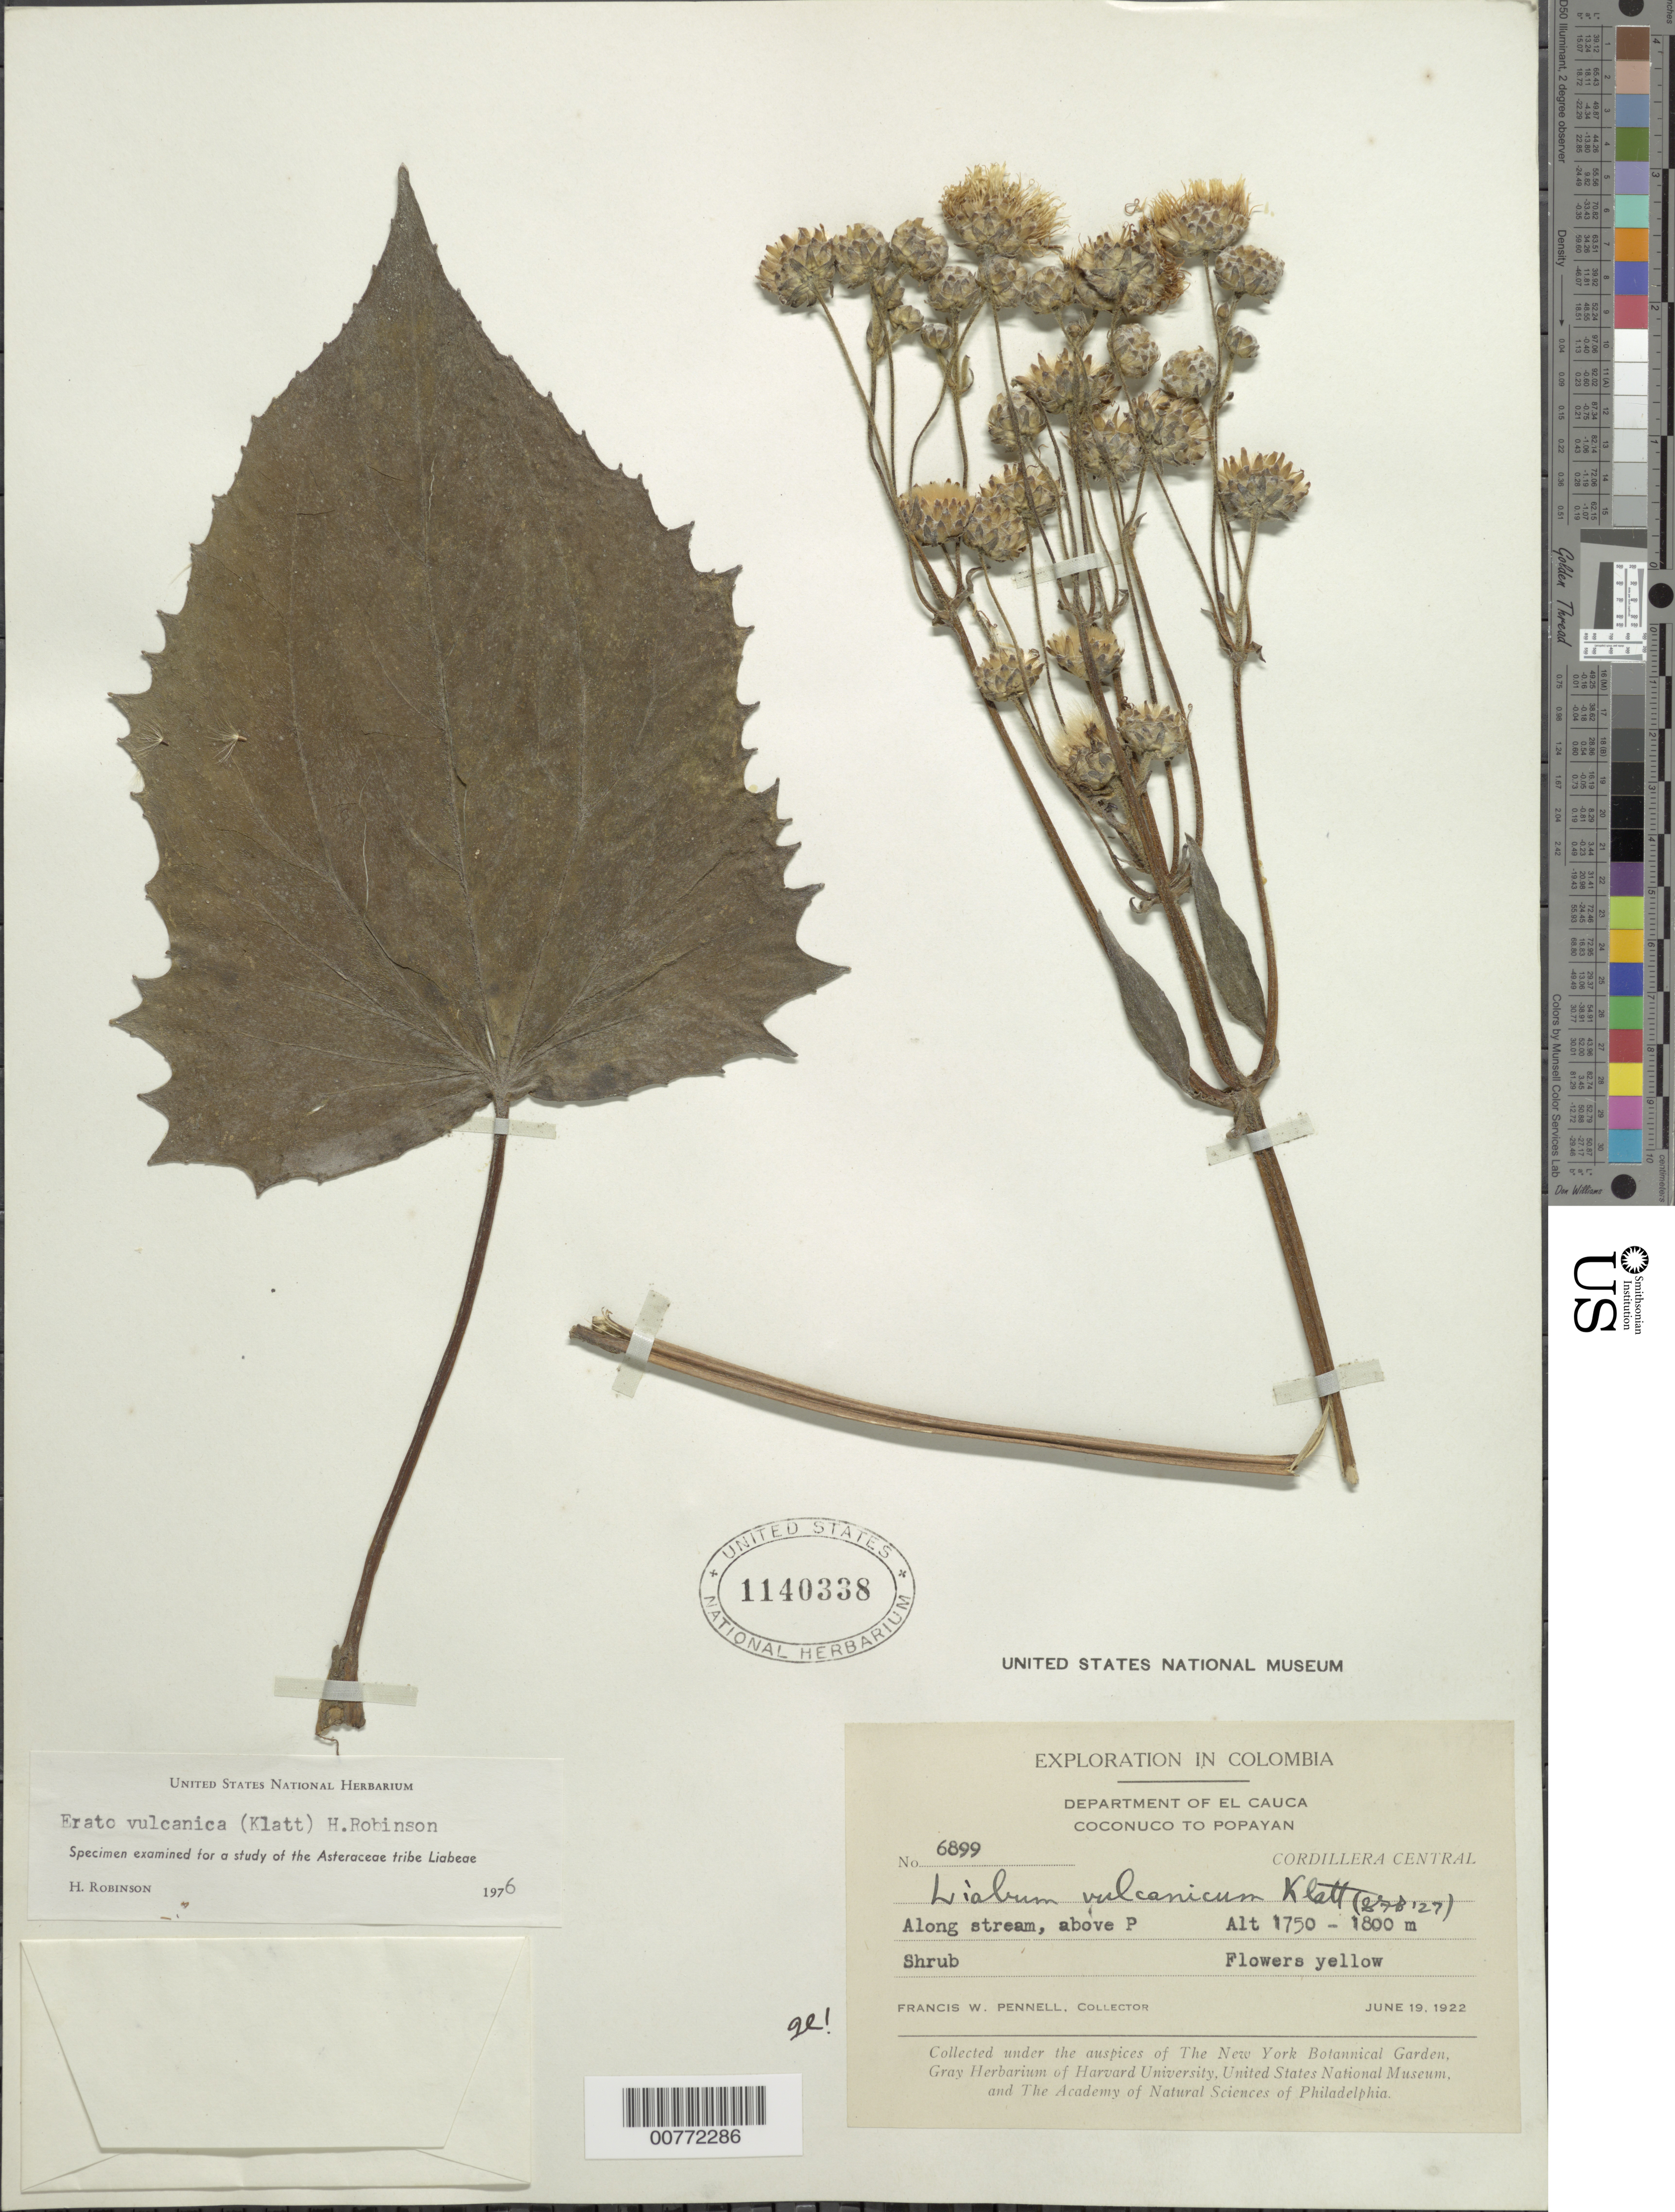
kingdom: Plantae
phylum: Tracheophyta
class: Magnoliopsida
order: Asterales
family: Asteraceae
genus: Erato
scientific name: Erato vulcanica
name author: (Klatt) H. Rob.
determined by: Robinson, Harold E., (US)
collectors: F. W. Pennell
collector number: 6899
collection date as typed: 19 June 1922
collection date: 1922-06-19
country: Colombia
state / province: Cauca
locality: Cordillera Central, Coconuco To Popayan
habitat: Along stream, above P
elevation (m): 1750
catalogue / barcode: US 1140338